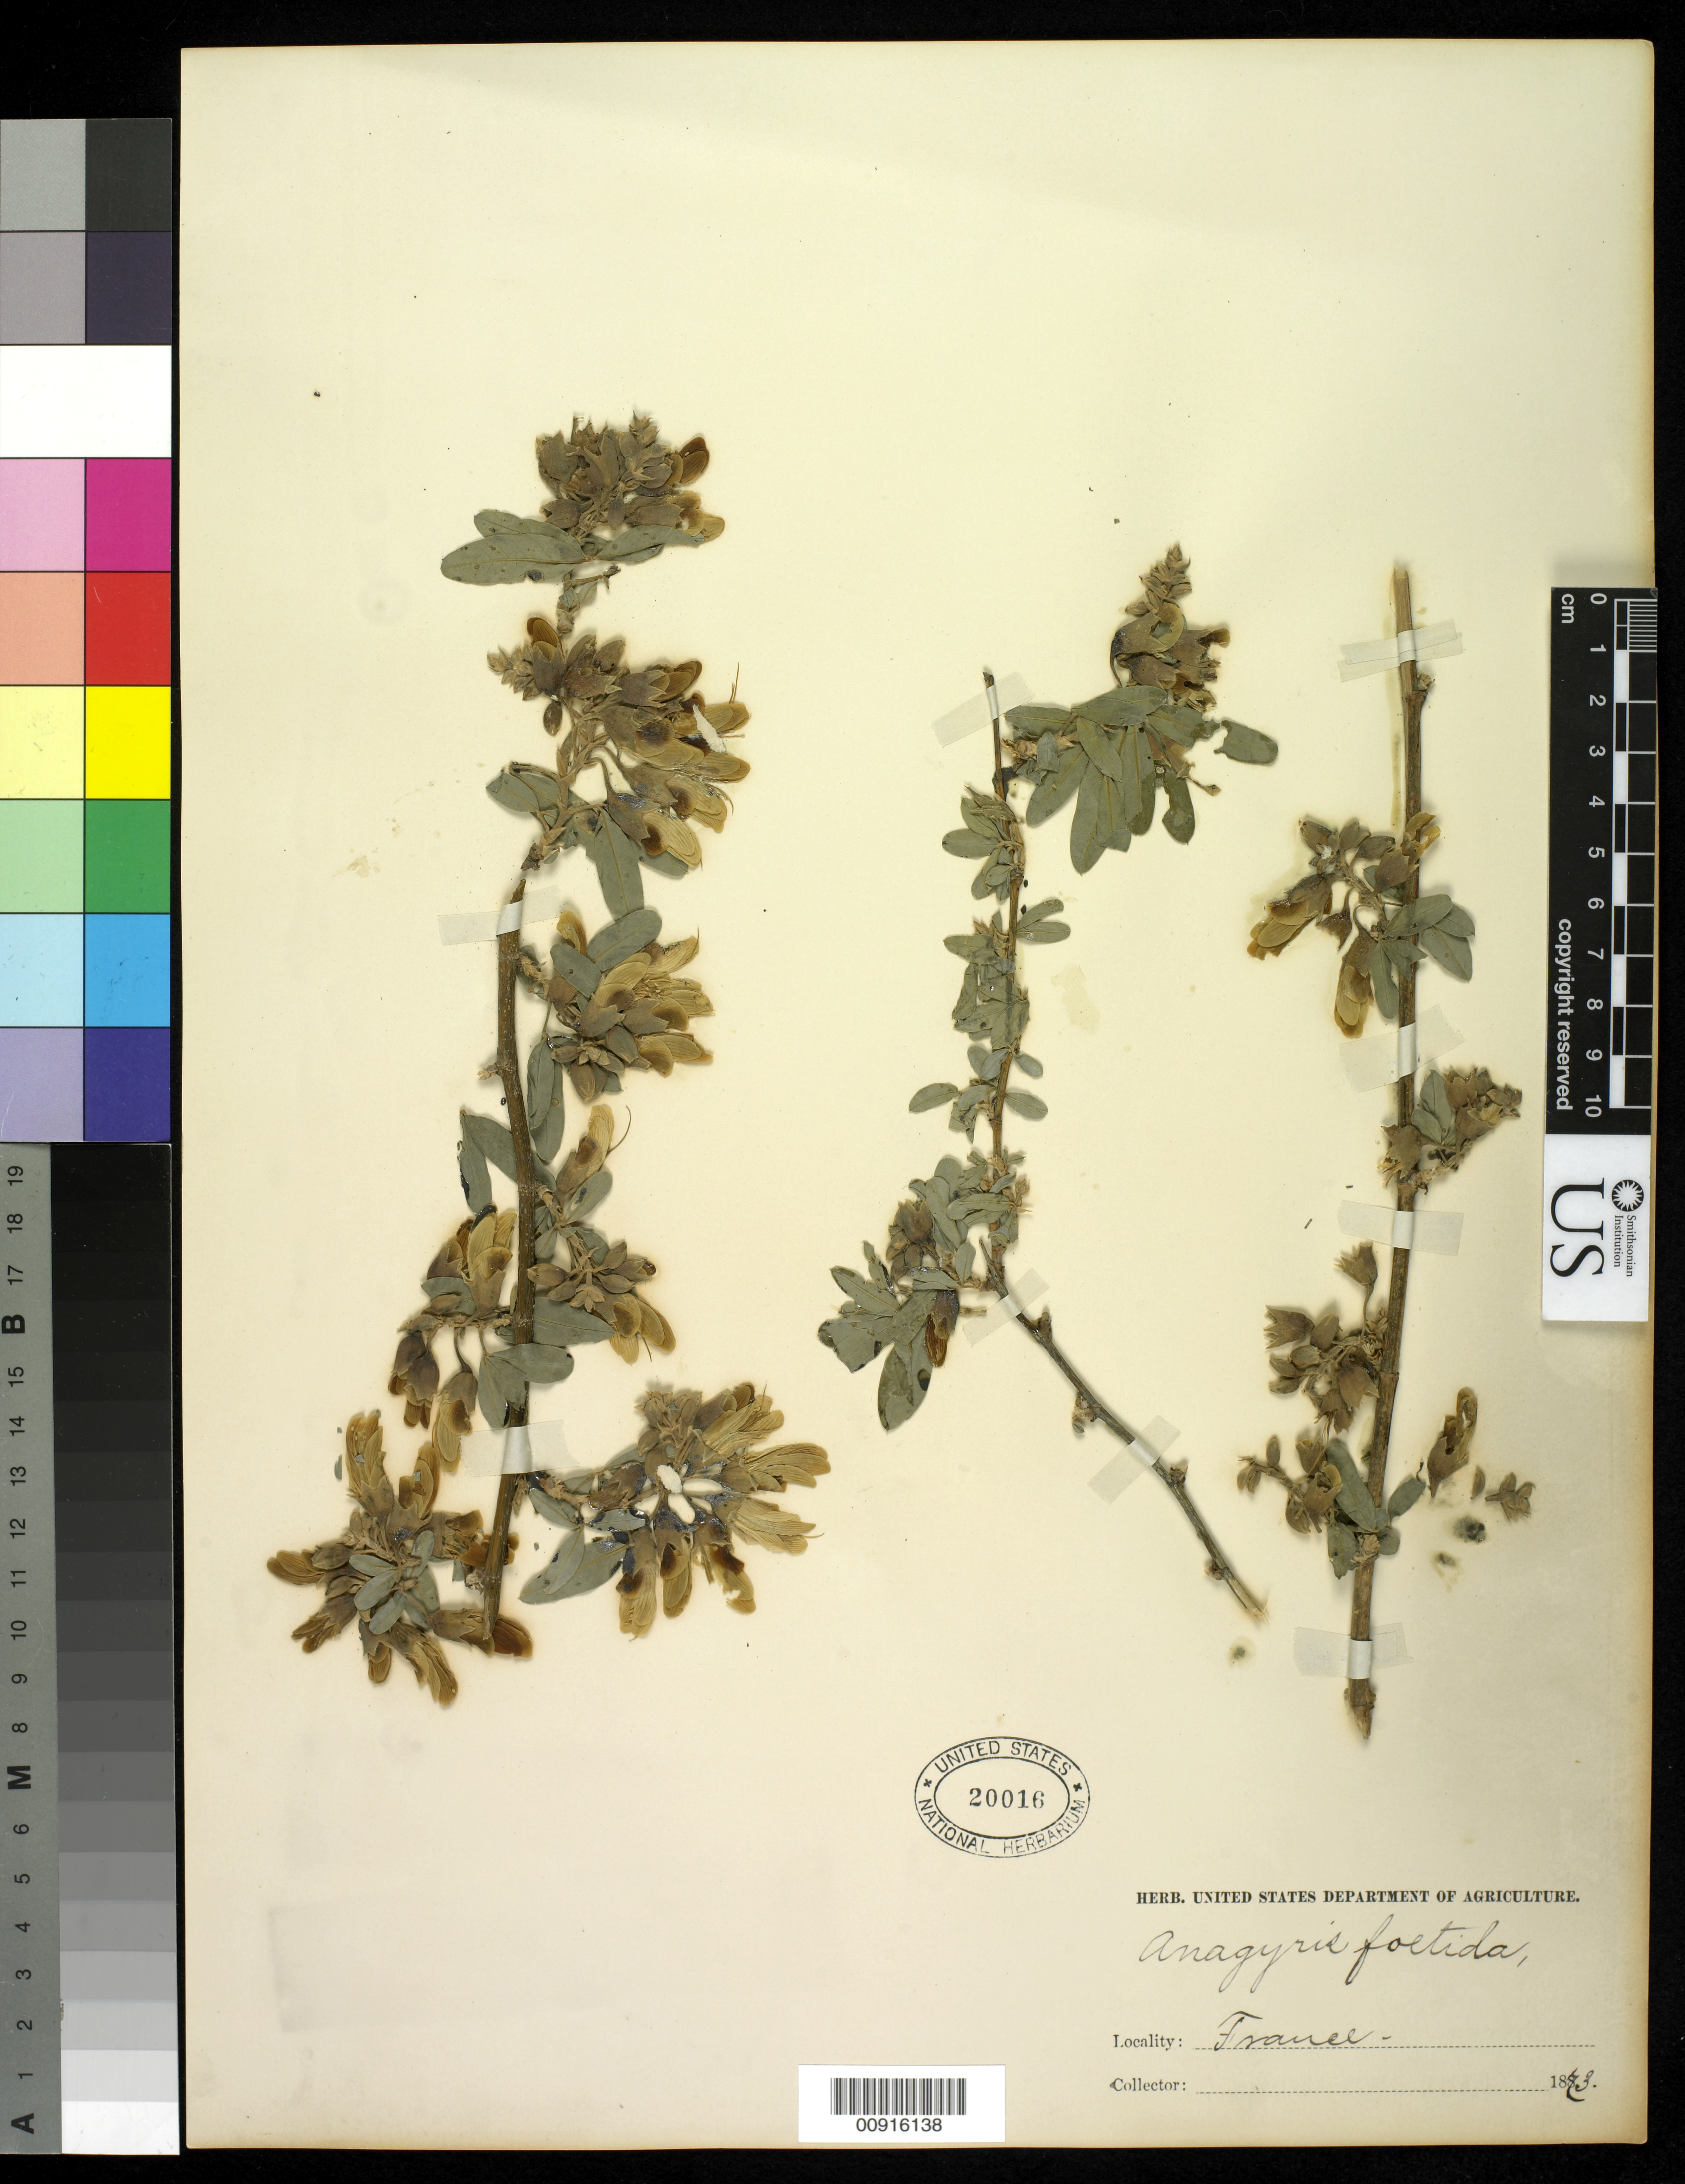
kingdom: Plantae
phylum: Tracheophyta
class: Magnoliopsida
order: Fabales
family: Fabaceae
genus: Anagyris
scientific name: Anagyris foetida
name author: L.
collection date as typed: Mar 1873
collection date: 1873-03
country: France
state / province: Provence-Alpes-Côte d'Azur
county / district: Alpes-Maritimes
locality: Golfe-Juan (Golfe Jouan)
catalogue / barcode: US 20016